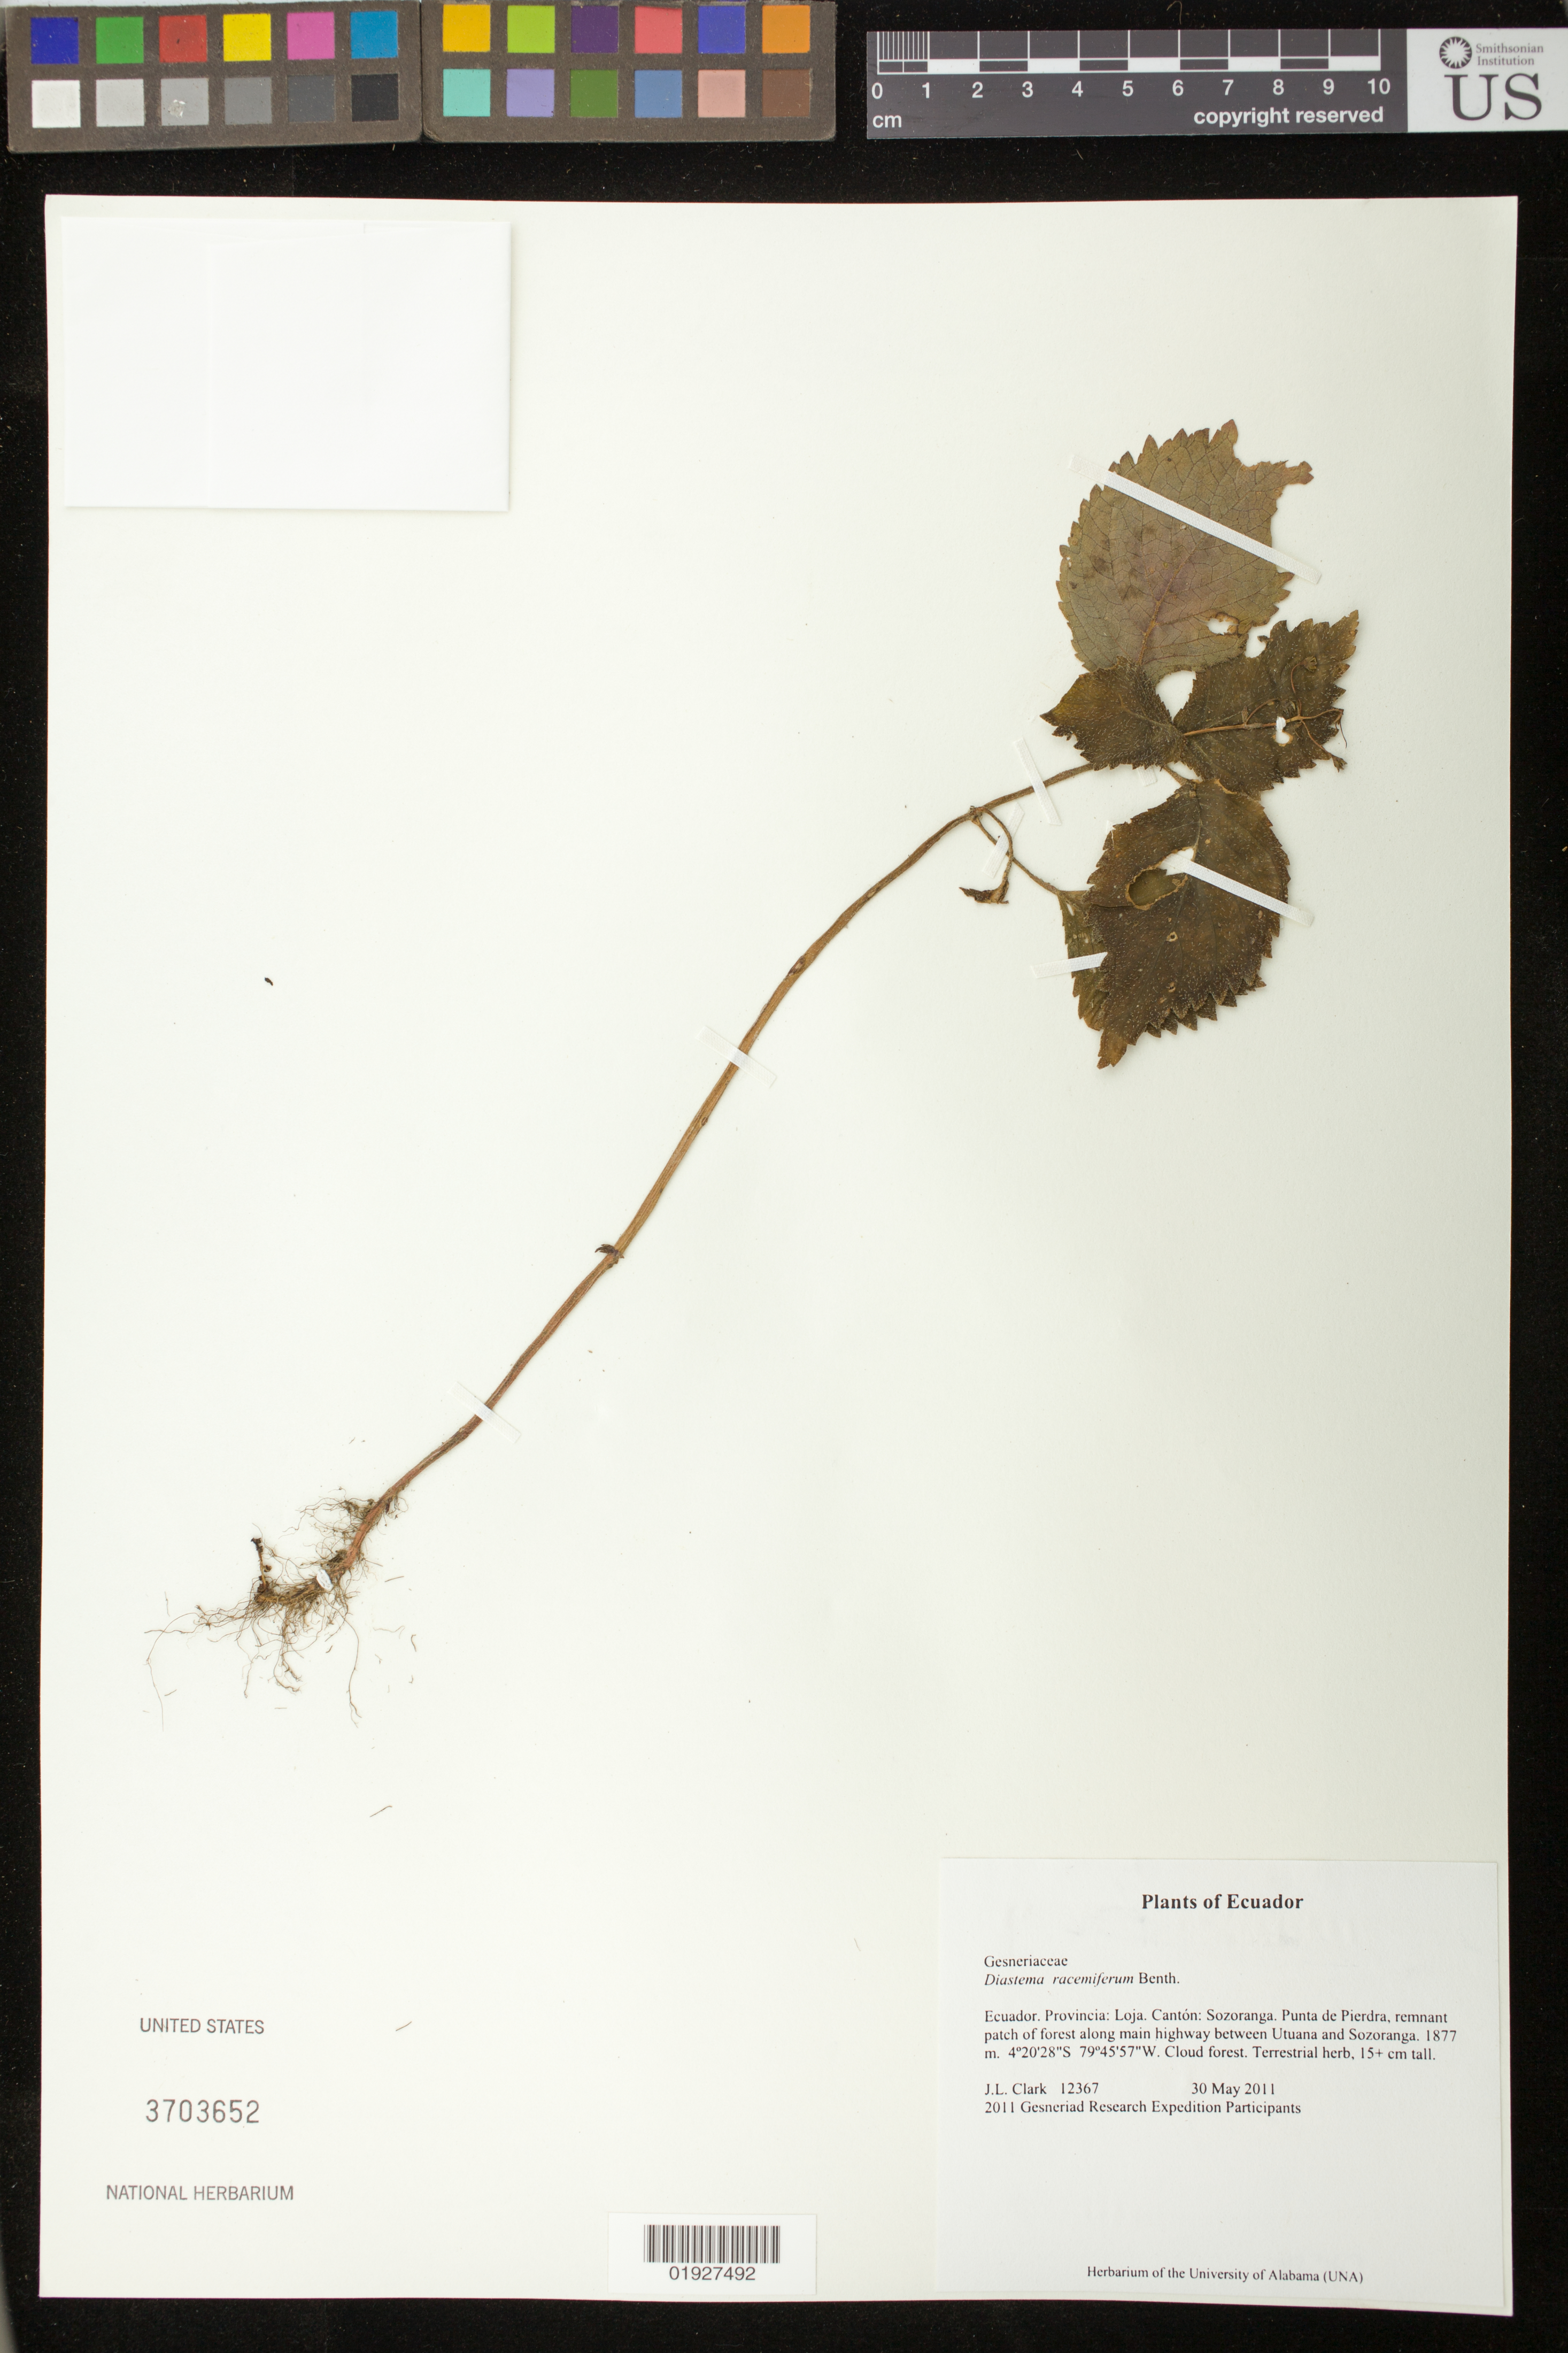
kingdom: Plantae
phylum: Tracheophyta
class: Magnoliopsida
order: Lamiales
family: Gesneriaceae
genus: Diastema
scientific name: Diastema racemiferum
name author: Benth.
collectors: J. L. Clark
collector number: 12367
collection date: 2011-05-30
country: Ecuador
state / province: Loja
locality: Canton: Sozoranga. Punta de Pierdra, remnant patch of forest along main highway between Utuana and Sozoranga.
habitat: Cloud forest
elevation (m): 1877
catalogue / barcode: US 3703652